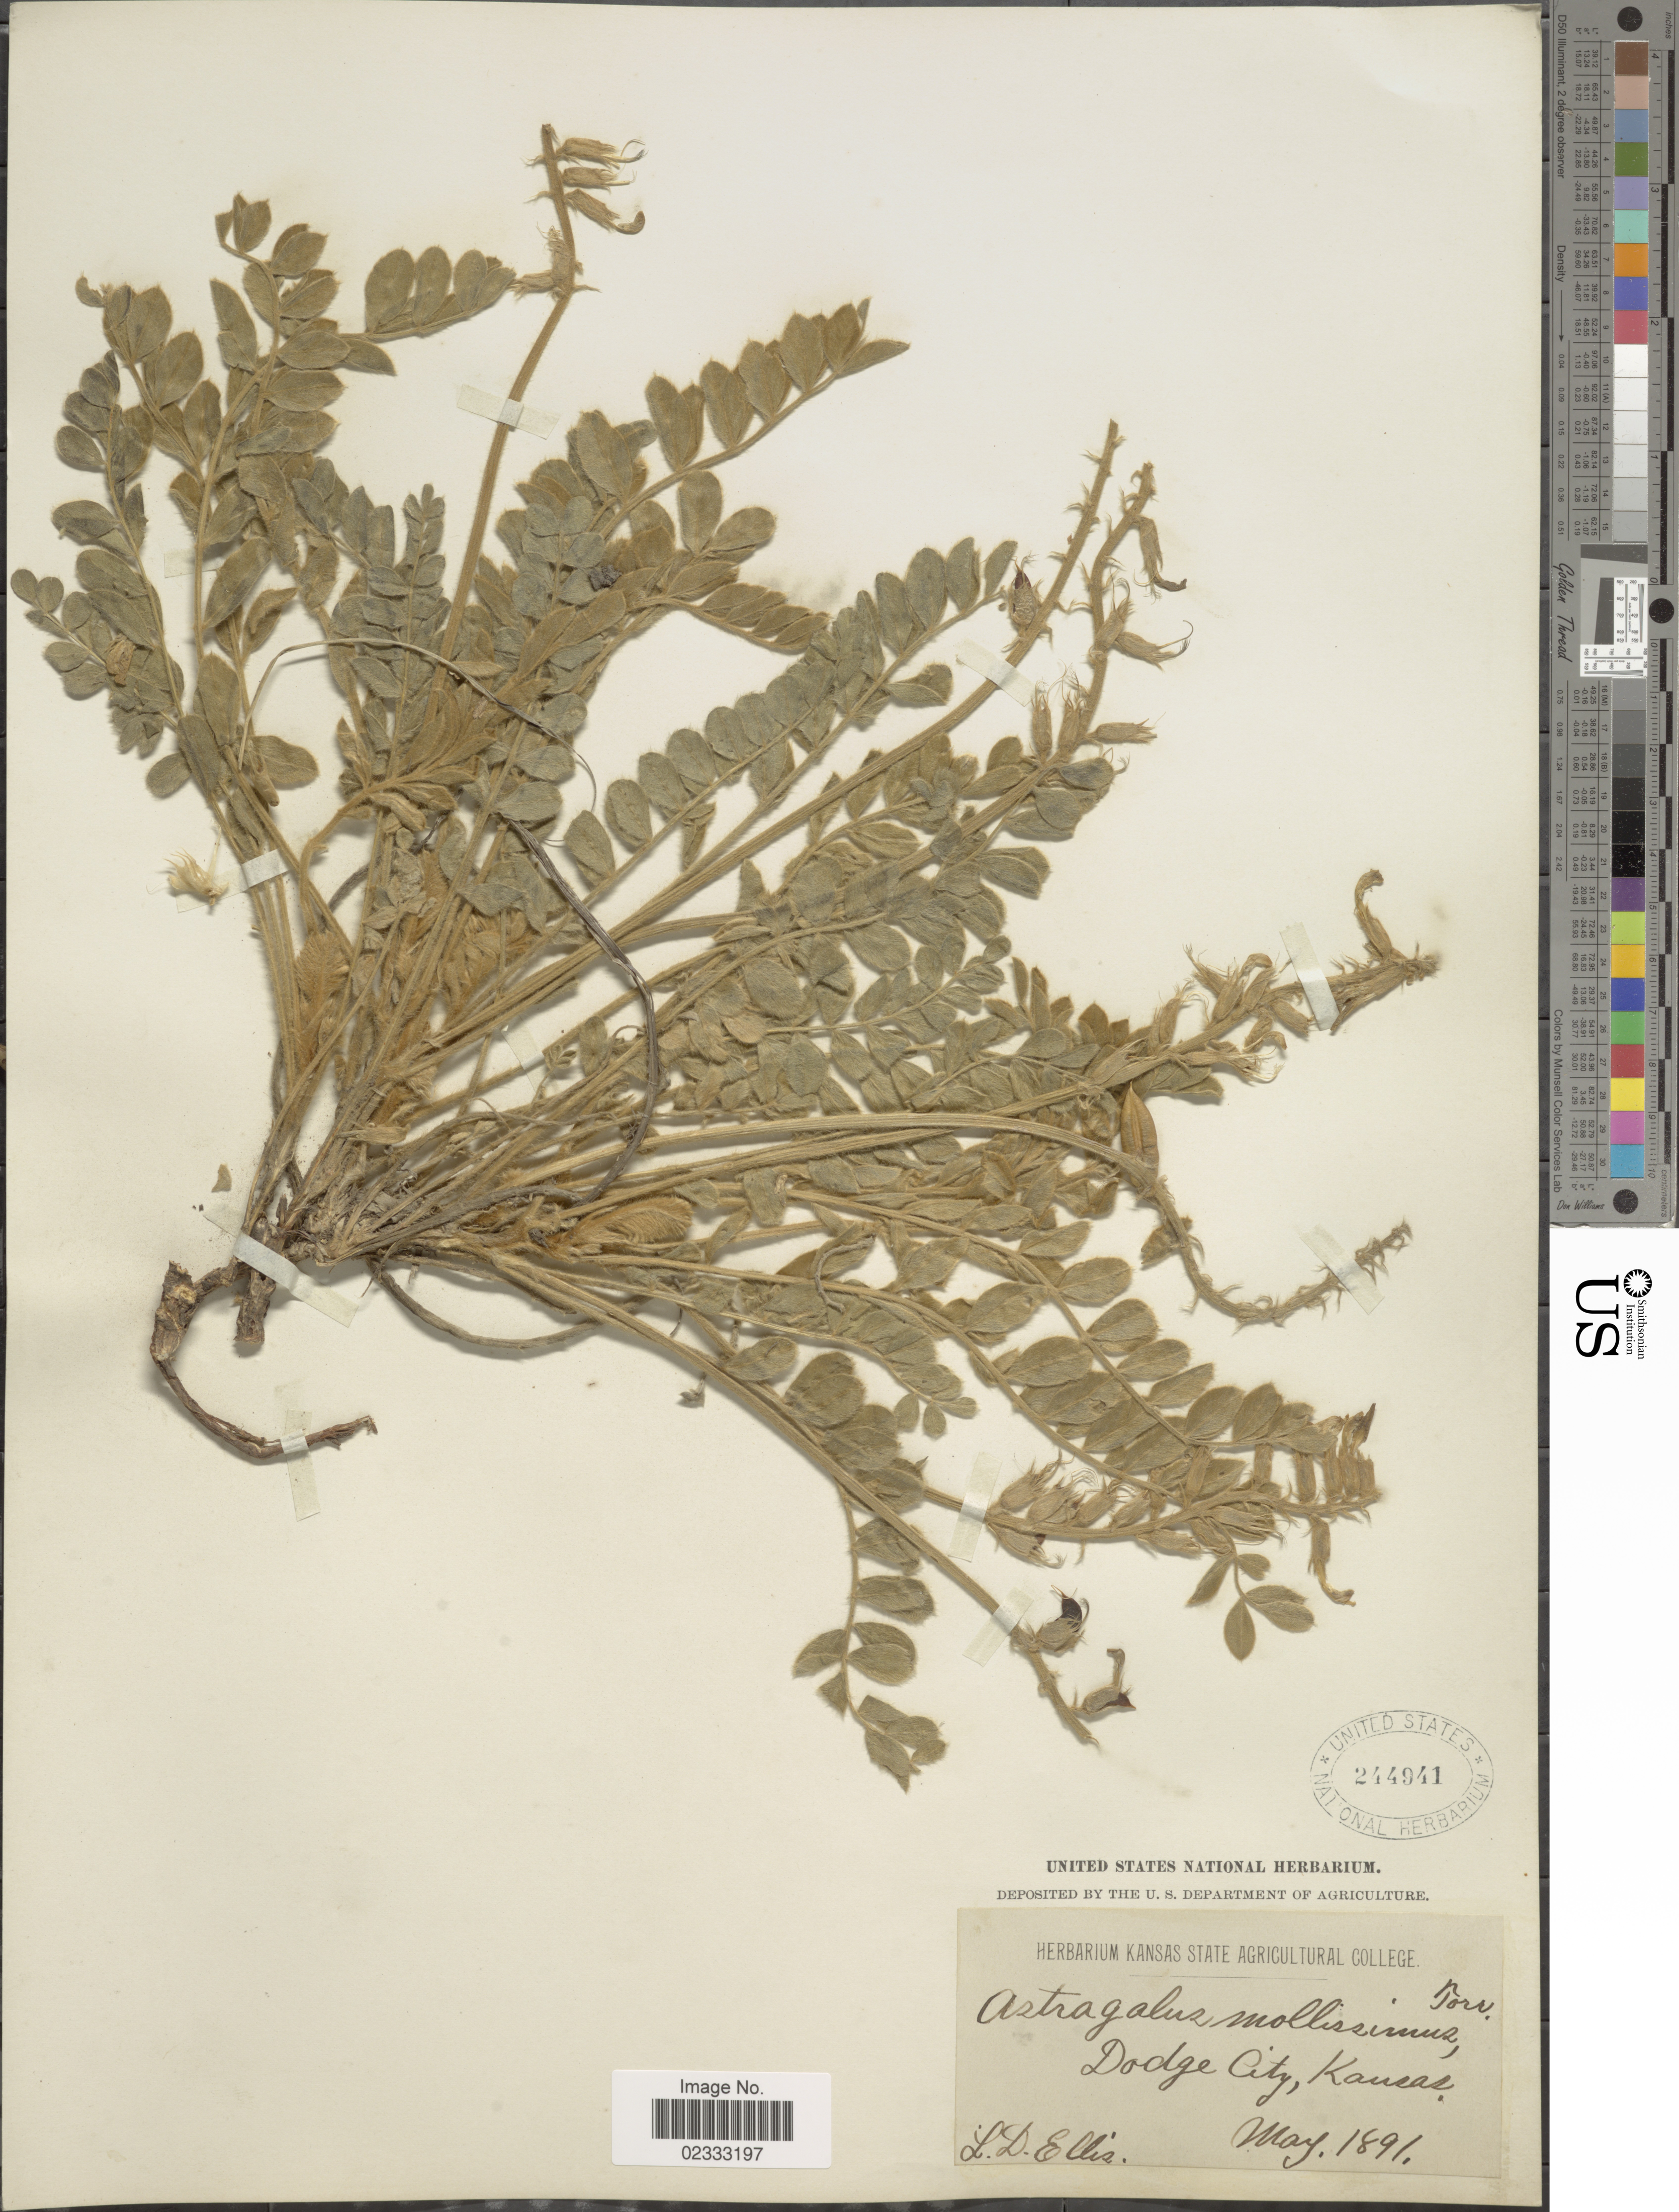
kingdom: Plantae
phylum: Tracheophyta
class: Magnoliopsida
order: Fabales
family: Fabaceae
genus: Astragalus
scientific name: Astragalus mollissimus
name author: Torr.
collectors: L. Ellis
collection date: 1891-05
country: United States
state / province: Kansas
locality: Dodge City, Kansas.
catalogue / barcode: US 244941